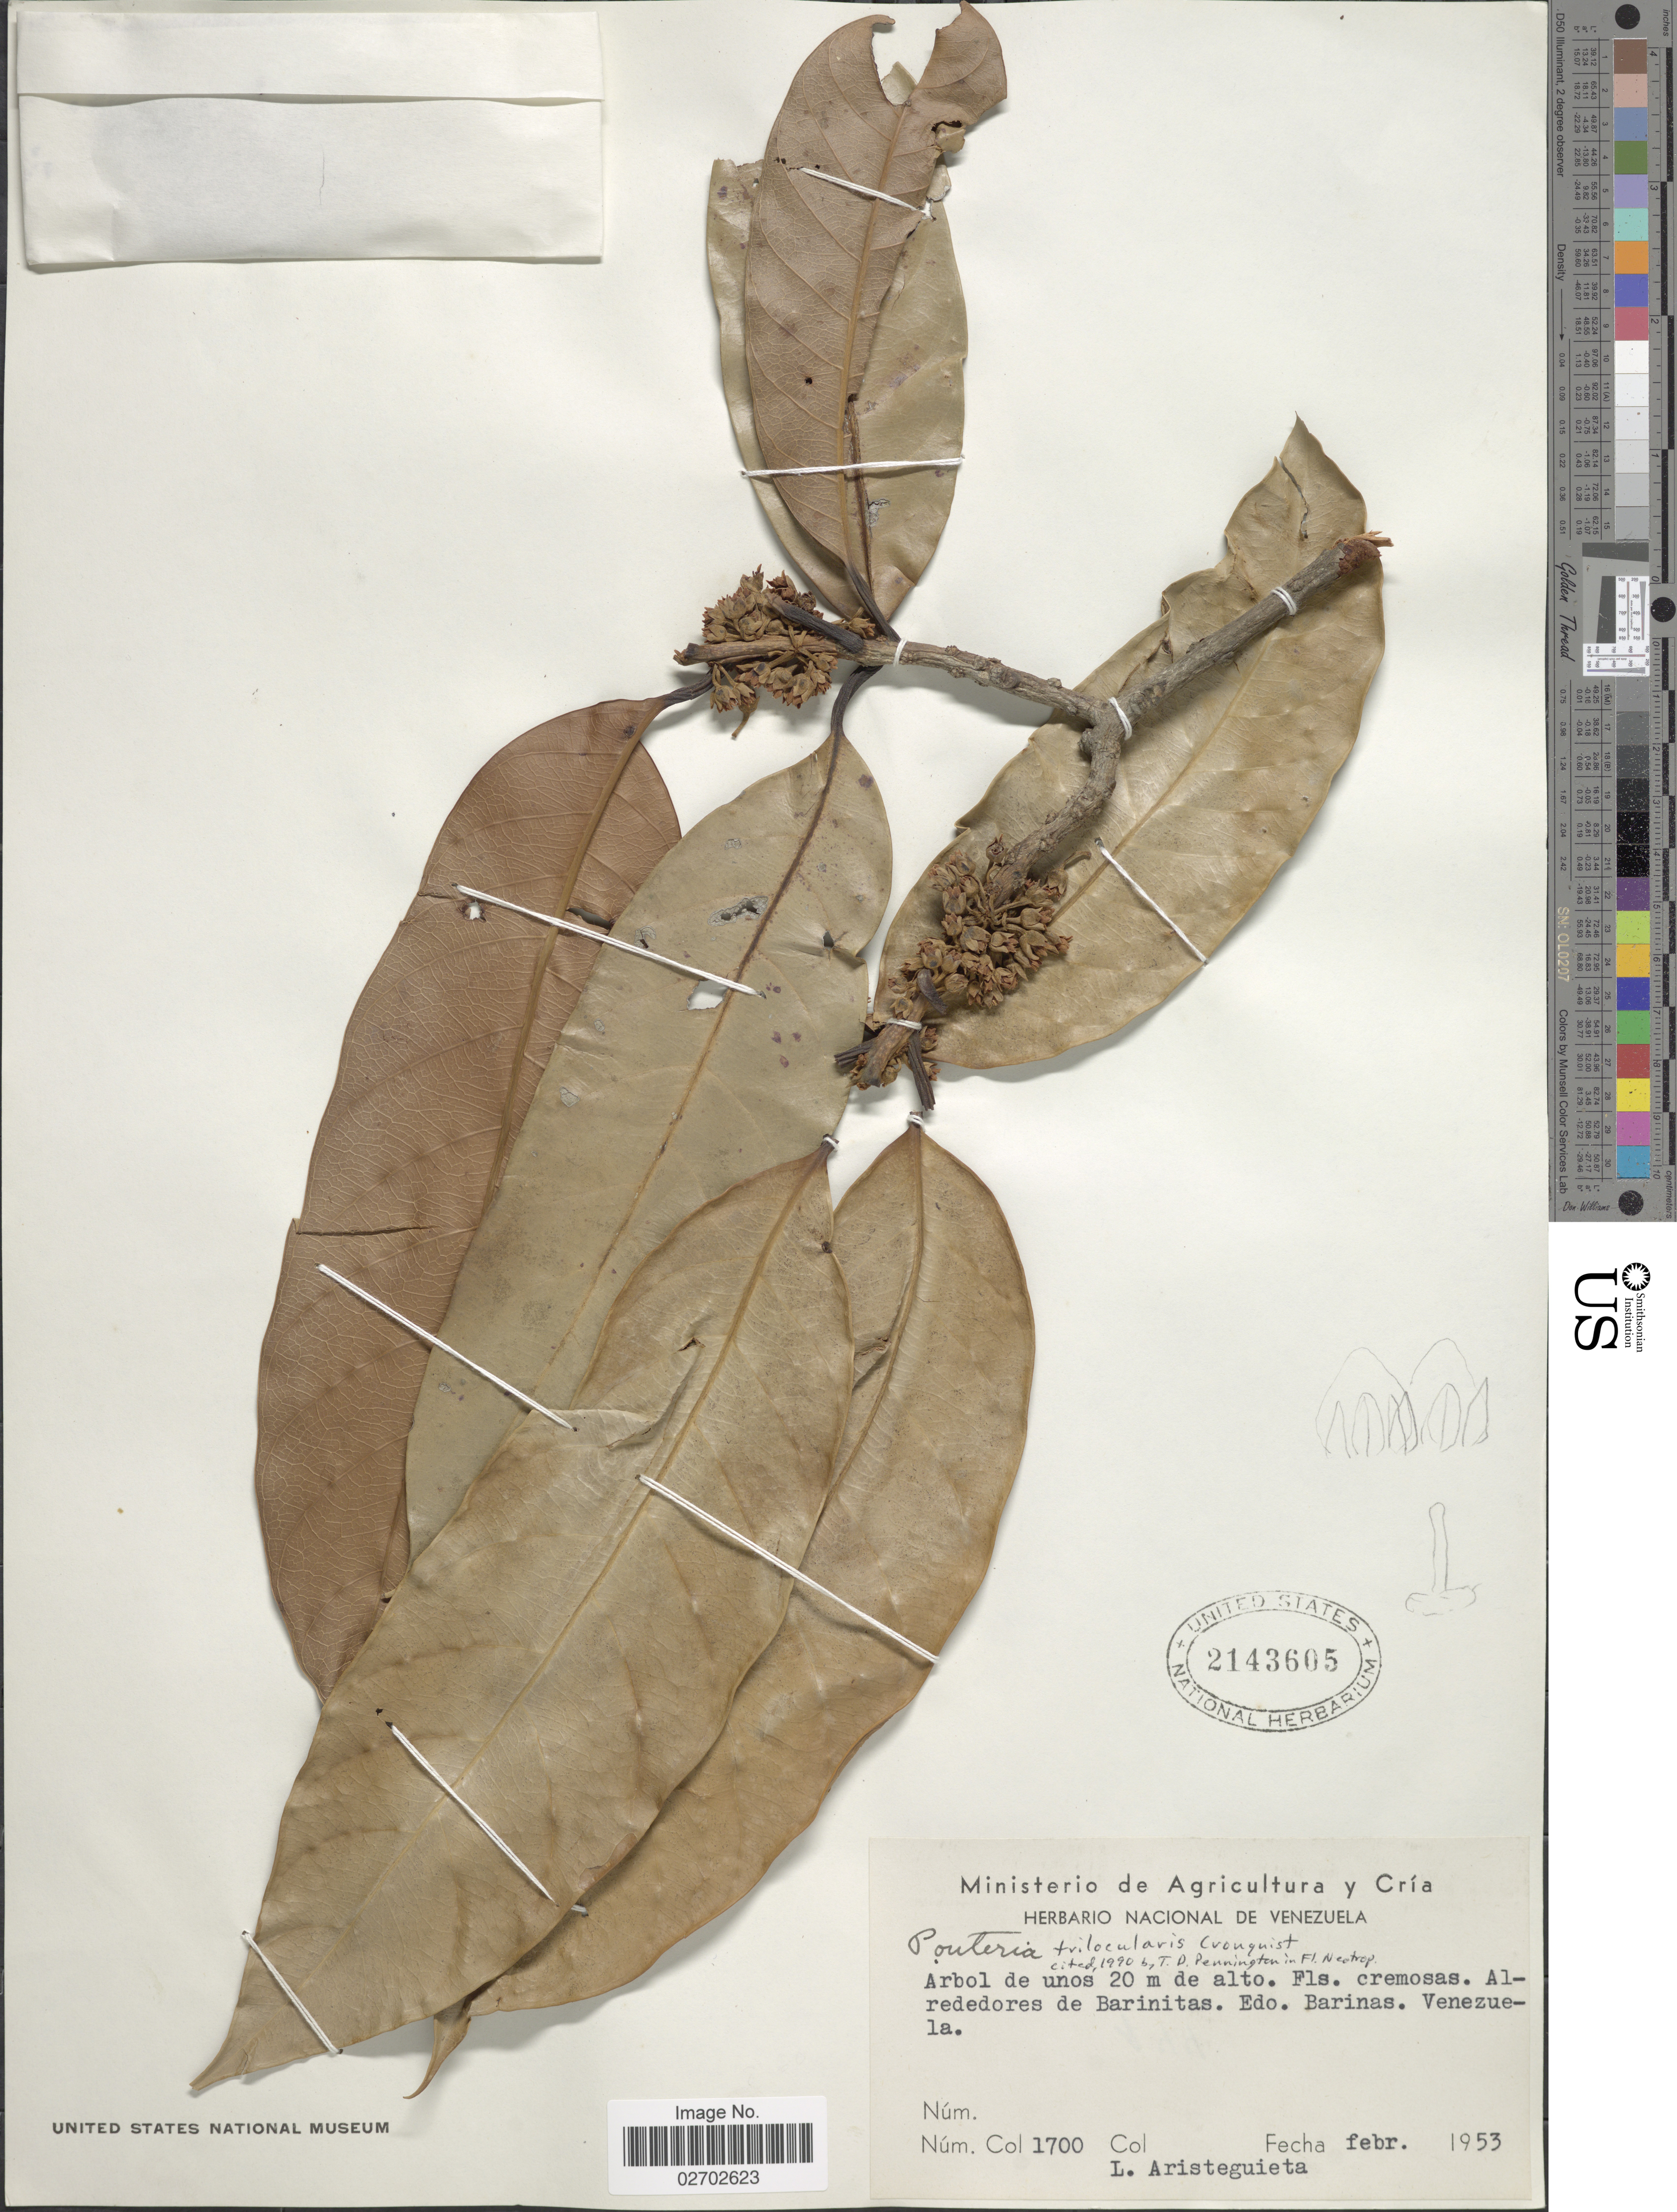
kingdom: Plantae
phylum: Tracheophyta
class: Magnoliopsida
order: Ericales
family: Sapotaceae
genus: Pouteria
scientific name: Pouteria trilocularis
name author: Cronq.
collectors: L. Aristeguieta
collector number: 1700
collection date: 1953-02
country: Venezuela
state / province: Barinas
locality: Alrededores de Barinitas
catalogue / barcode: US 2143605